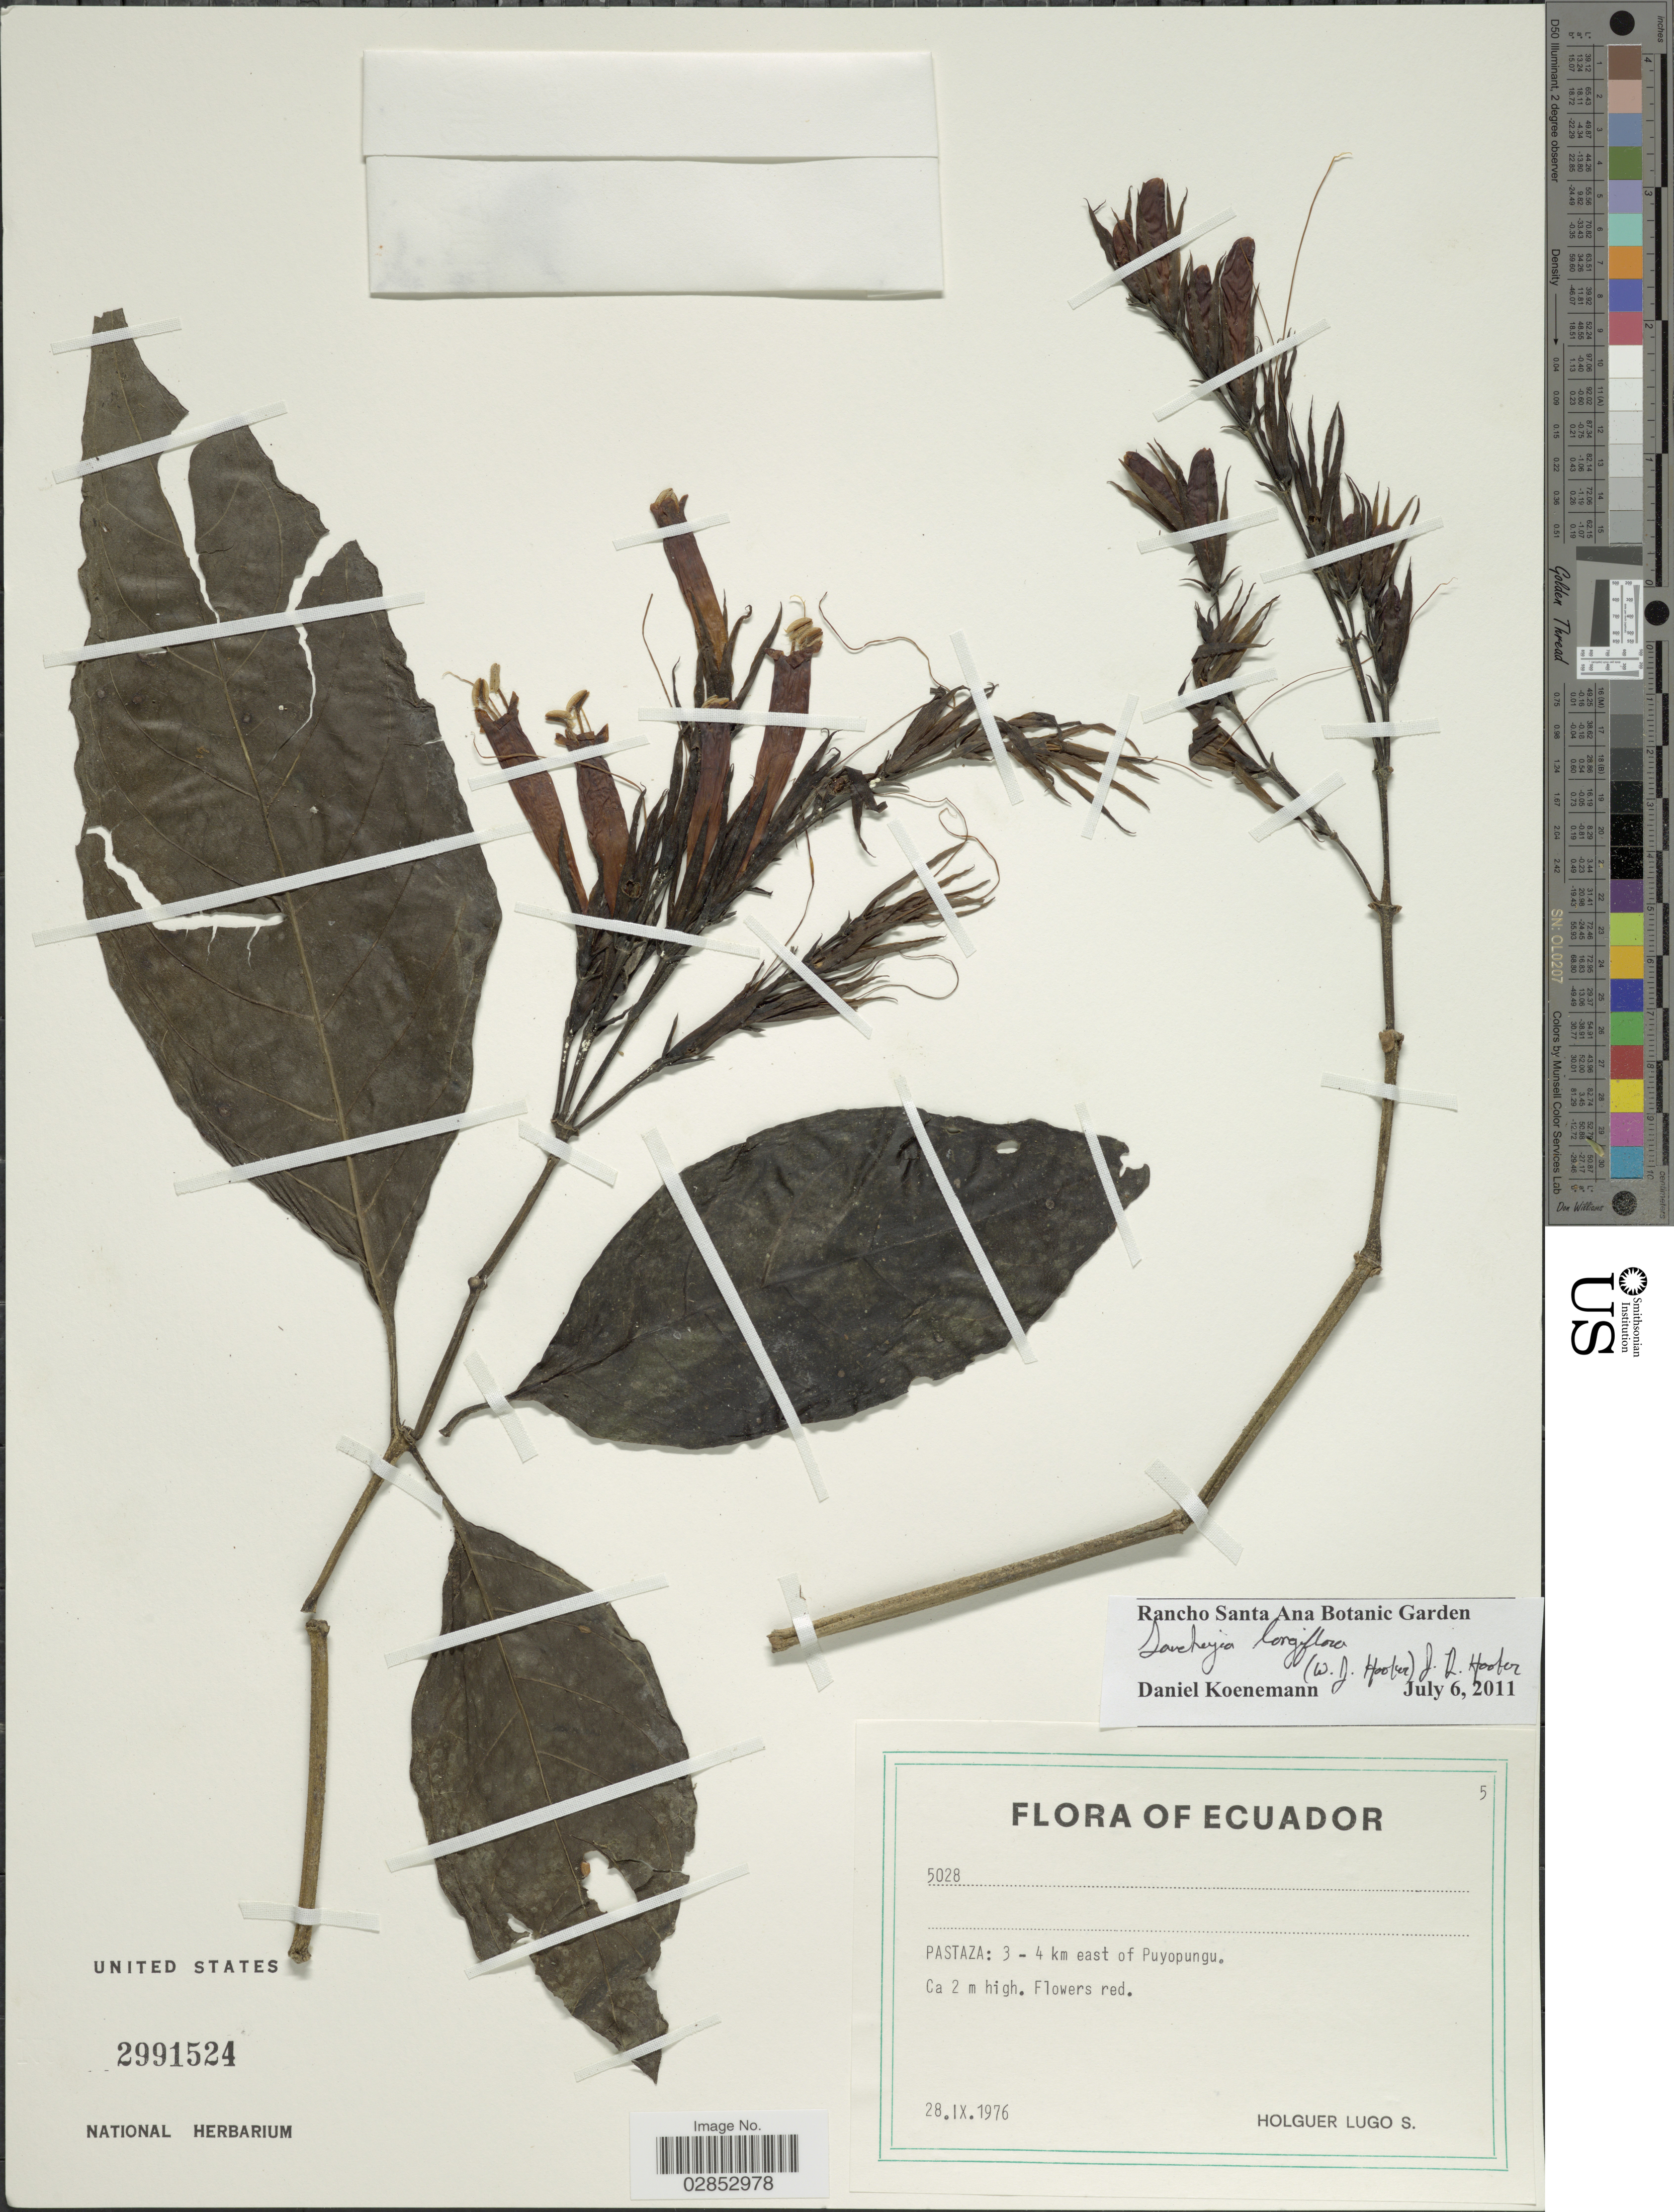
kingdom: Plantae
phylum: Tracheophyta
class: Magnoliopsida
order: Lamiales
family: Acanthaceae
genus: Sanchezia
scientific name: Sanchezia longiflora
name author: (Hook. f.) Hook. f. ex Planch.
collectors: H. Lugo S.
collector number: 5028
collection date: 1976-09-28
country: Ecuador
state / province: Pastaza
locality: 3-4 km east of Puyopungu.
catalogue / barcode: US 2991524